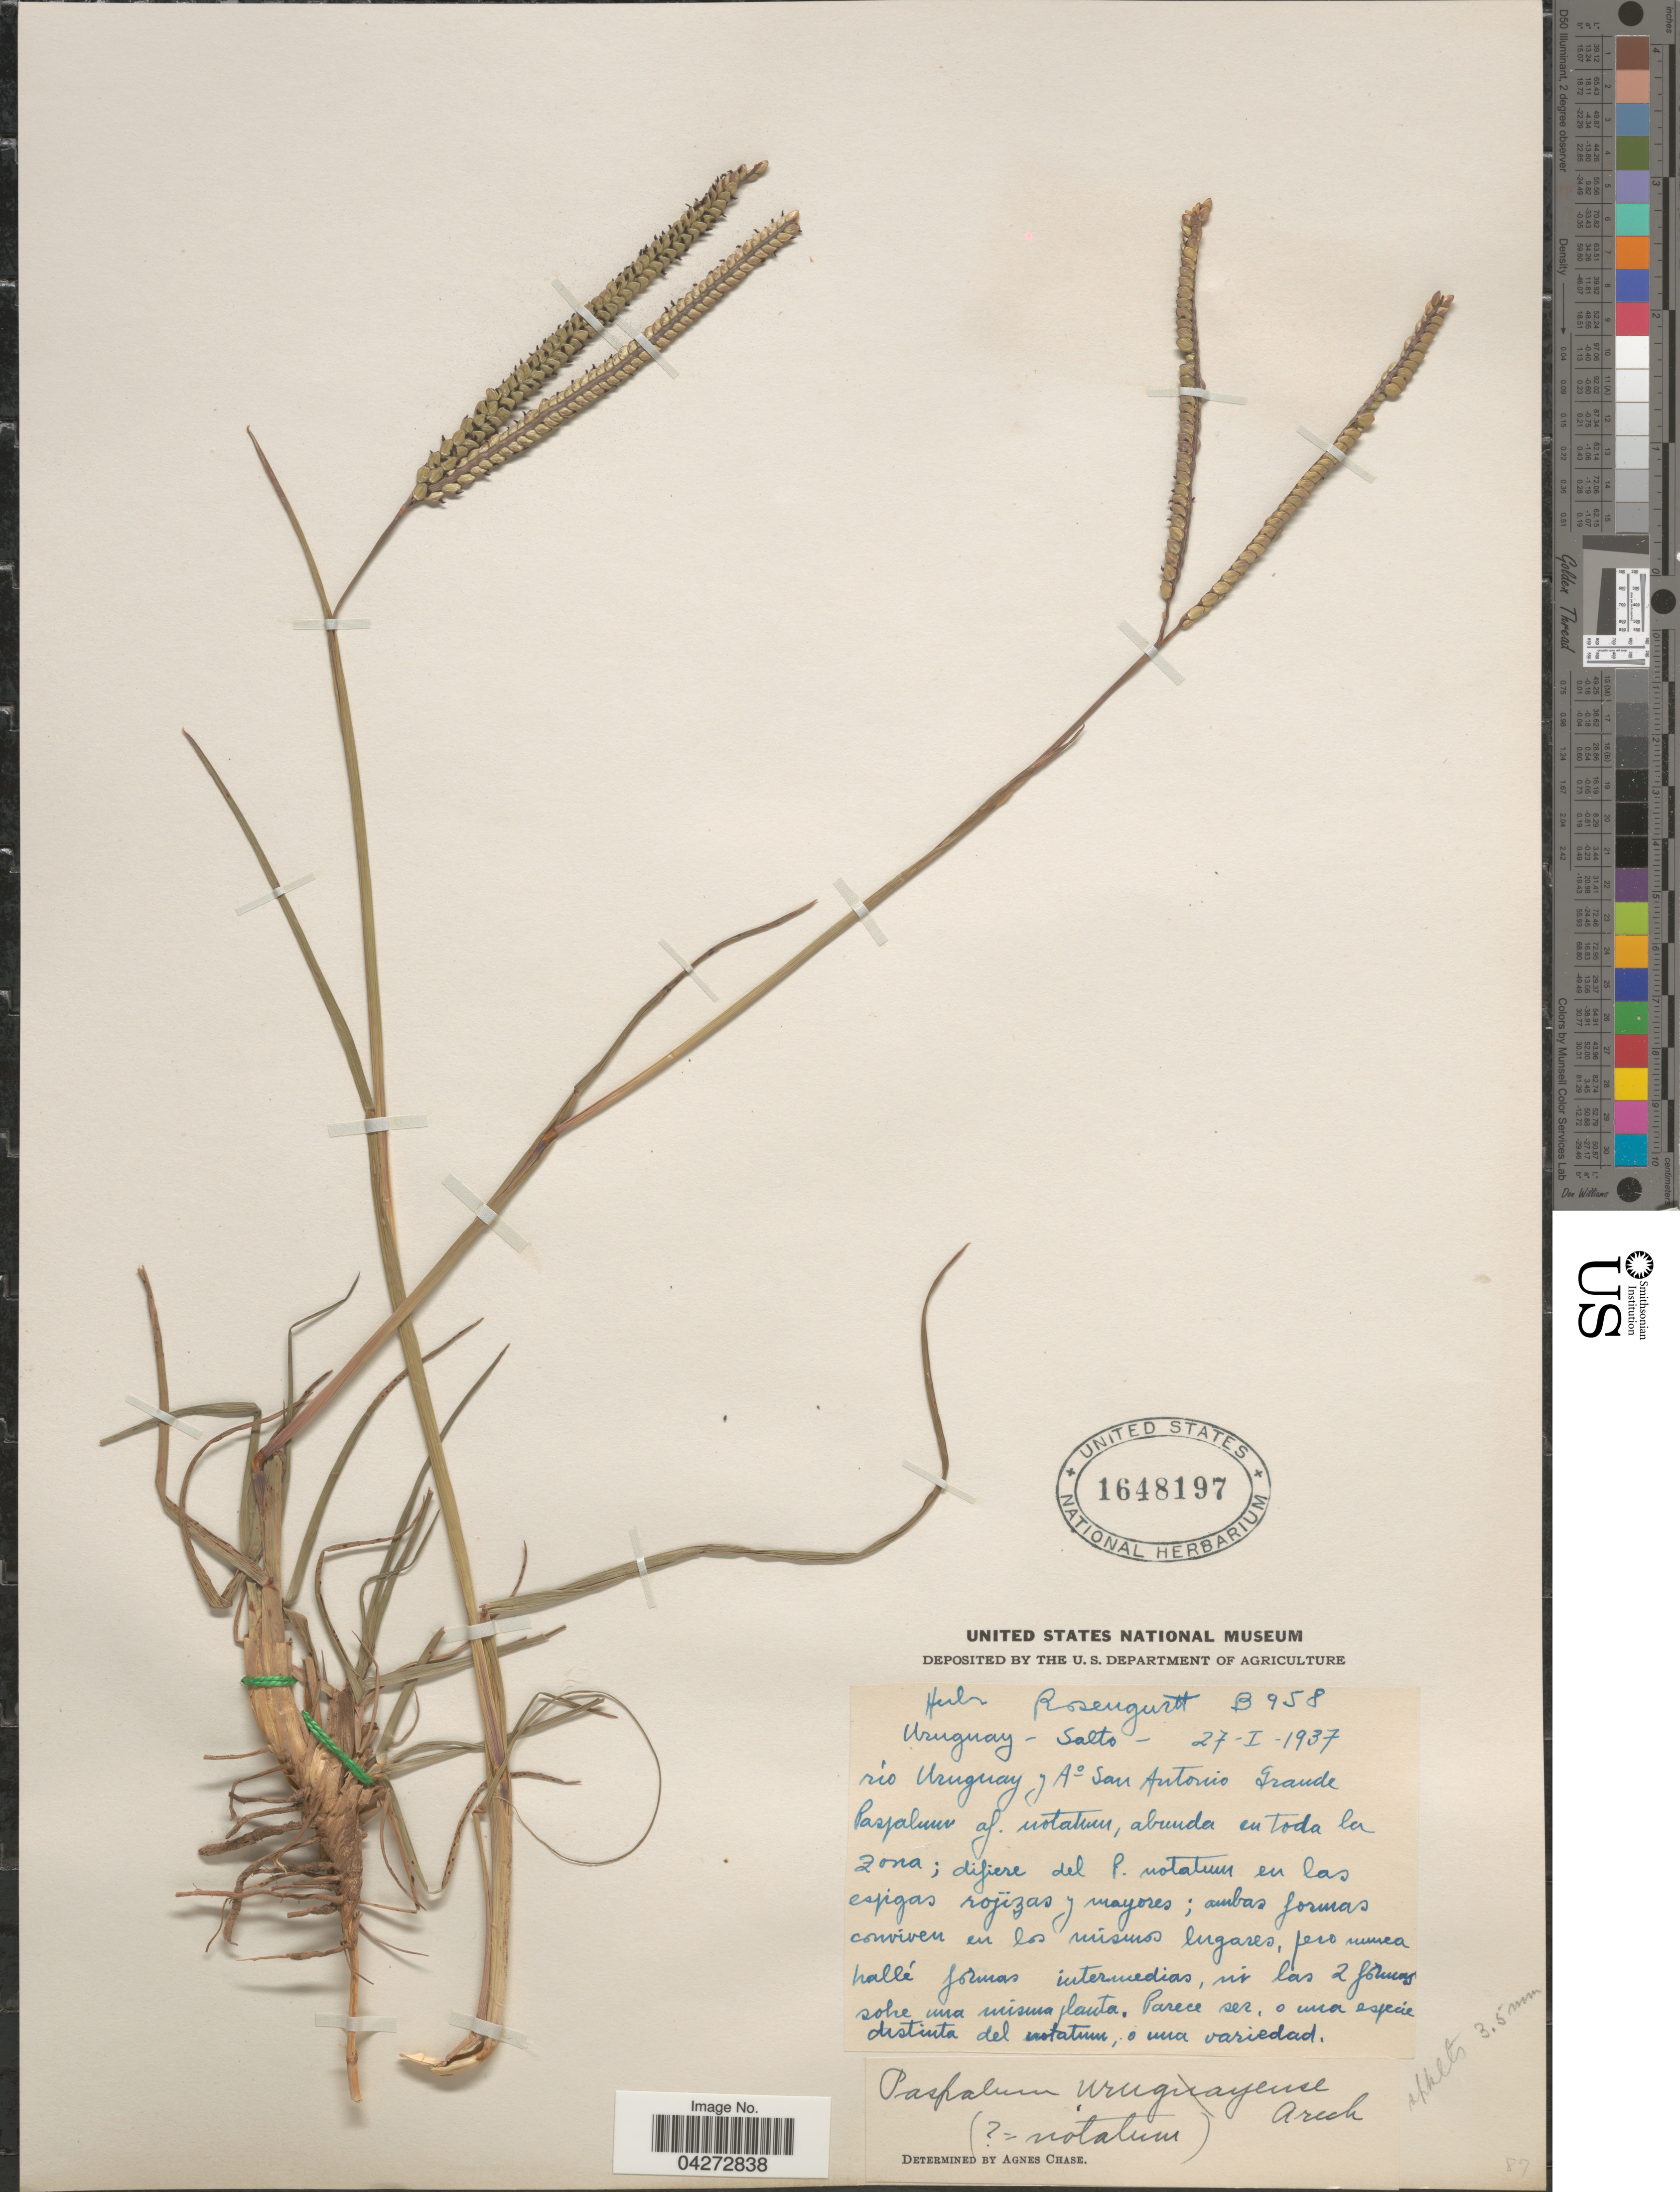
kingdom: Plantae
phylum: Tracheophyta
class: Liliopsida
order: Poales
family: Poaceae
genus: Paspalum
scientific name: Paspalum notatum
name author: Flüggé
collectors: ex herb. Rosengurtt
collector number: B958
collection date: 1937-01-27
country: Uruguay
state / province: Salto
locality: Salto. Río Uruguay y A° San Antonio Grande.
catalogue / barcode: US 1648197